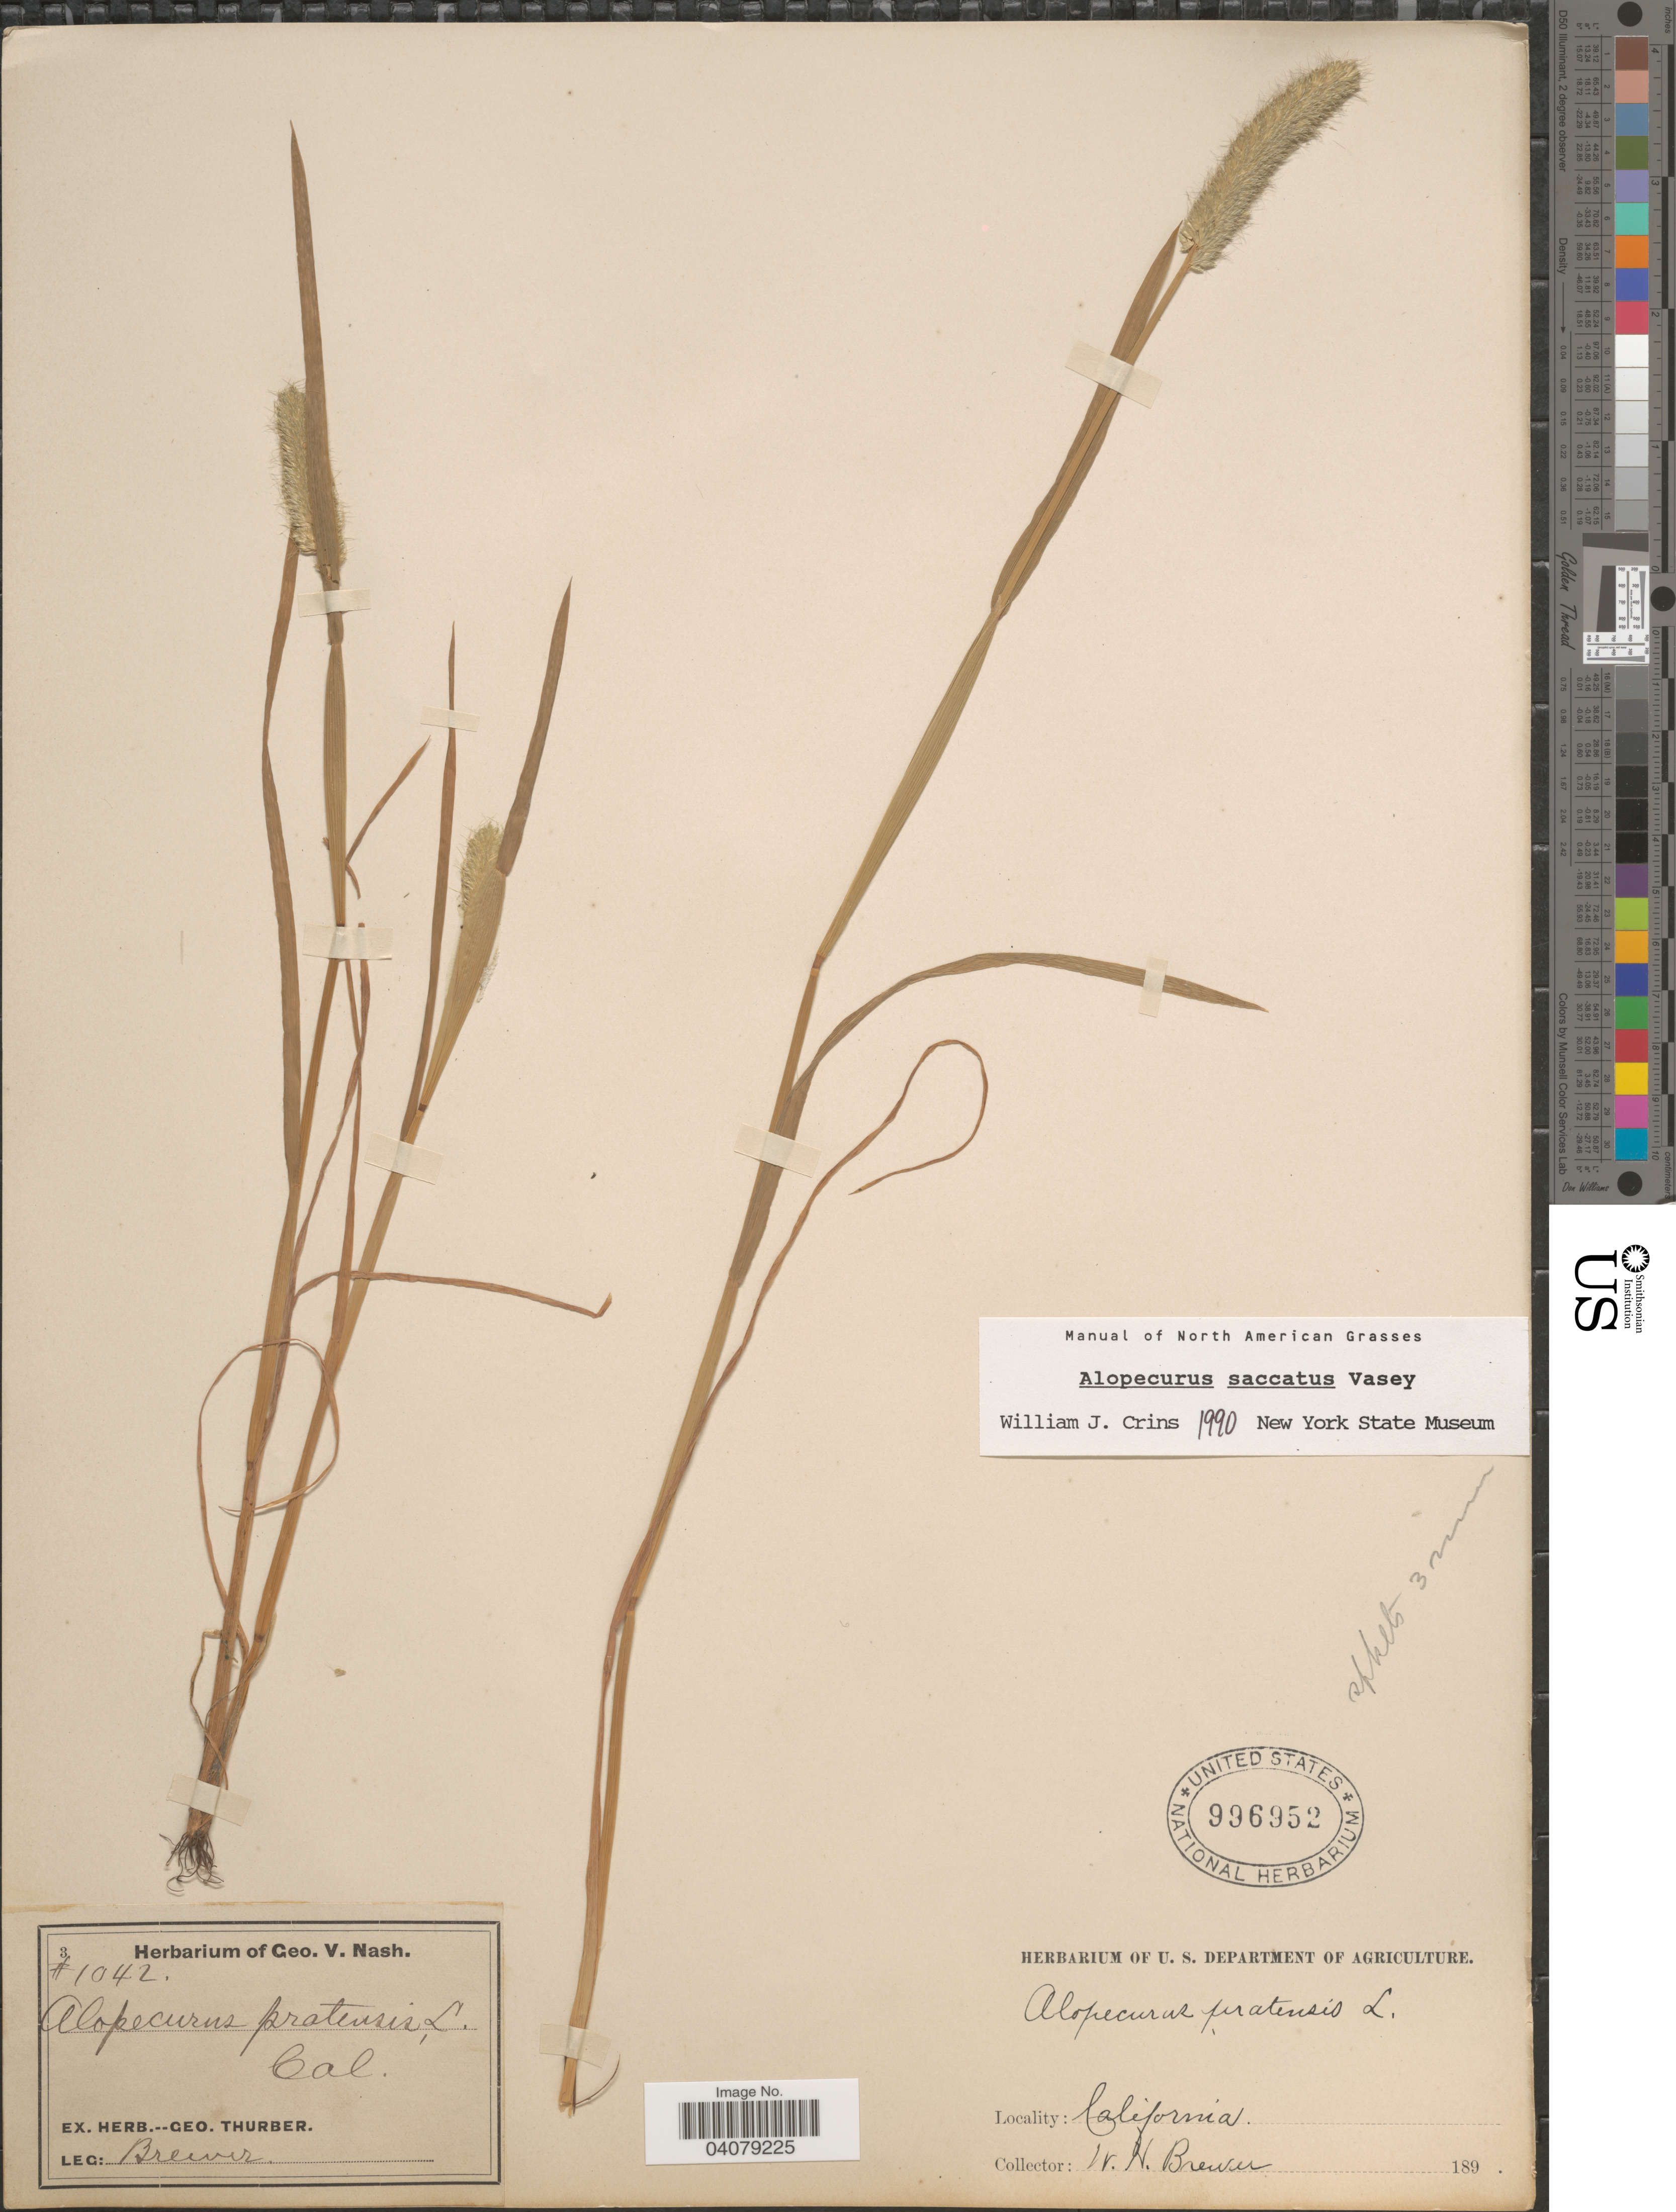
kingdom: Plantae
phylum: Tracheophyta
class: Liliopsida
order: Poales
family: Poaceae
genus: Alopecurus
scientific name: Alopecurus saccatus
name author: Vasey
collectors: W. H. Brewer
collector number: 1042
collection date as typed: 189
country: United States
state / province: California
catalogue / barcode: US 996952